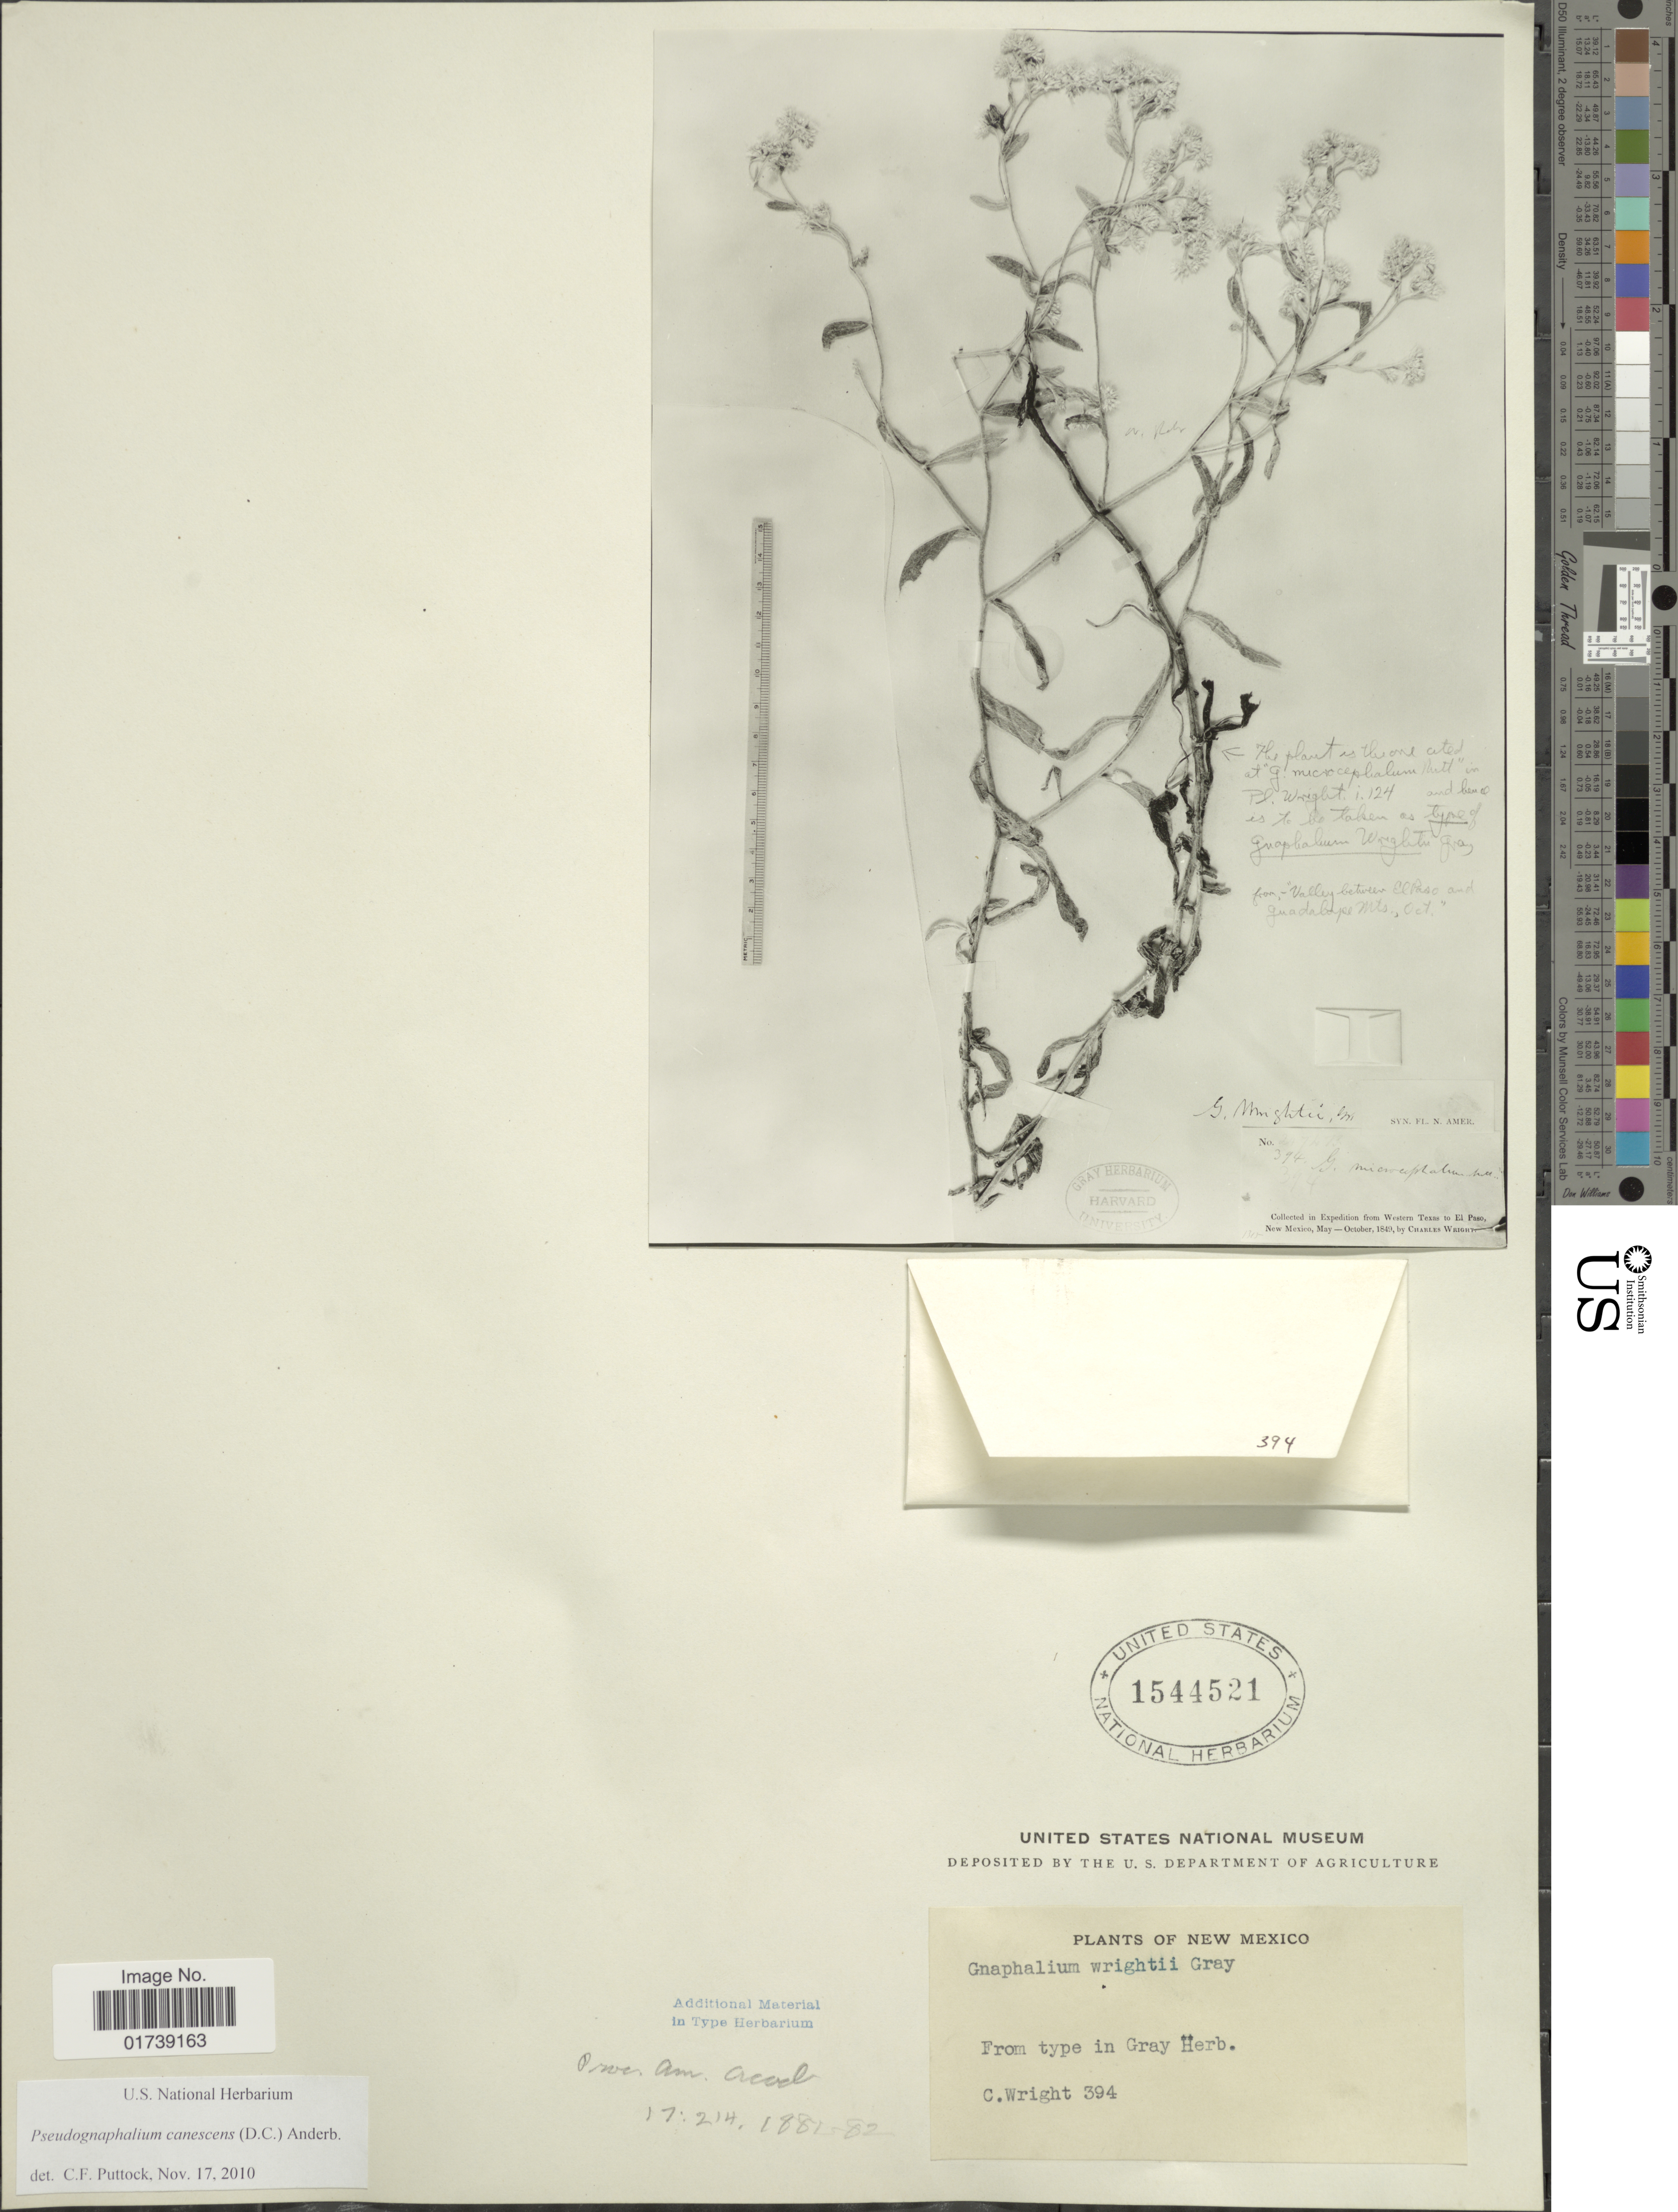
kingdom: Plantae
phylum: Tracheophyta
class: Magnoliopsida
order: Asterales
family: Asteraceae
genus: Pseudognaphalium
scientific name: Pseudognaphalium canescens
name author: (DC.) Anderb.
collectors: C. Wright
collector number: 394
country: United States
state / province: New Mexico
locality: New Mexico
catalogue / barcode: US 1544521